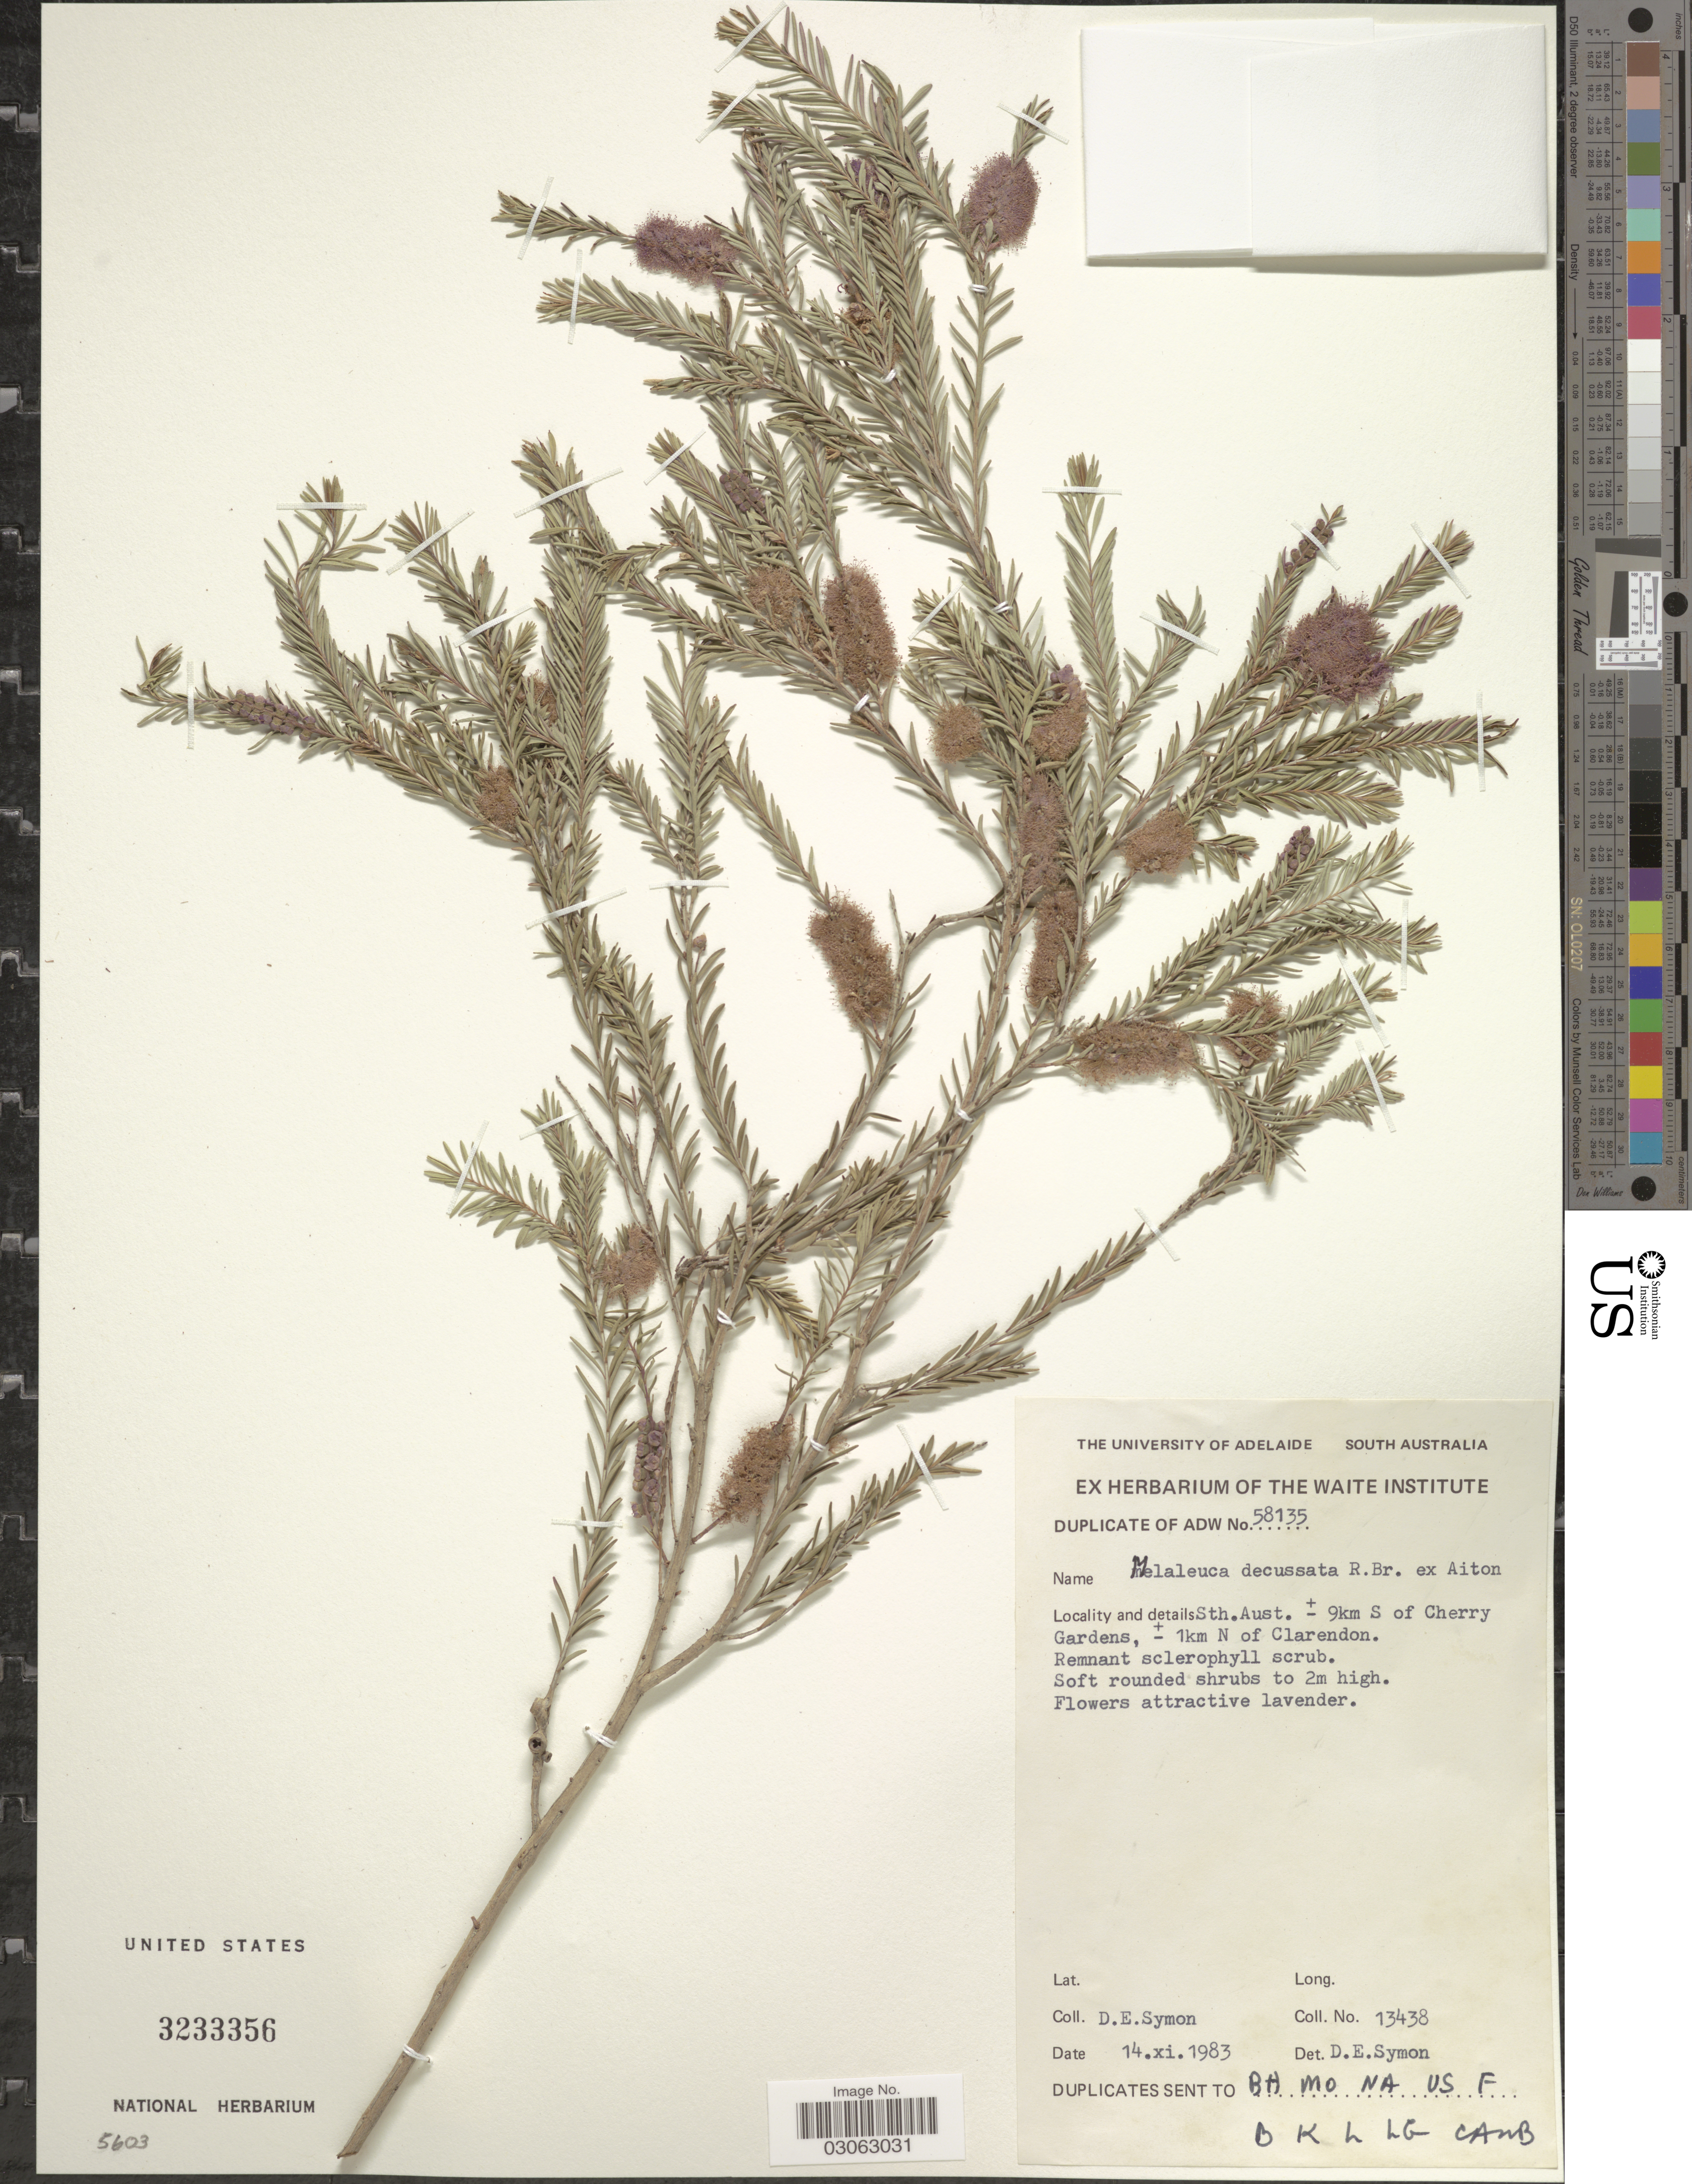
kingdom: Plantae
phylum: Tracheophyta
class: Magnoliopsida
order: Myrtales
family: Myrtaceae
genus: Melaleuca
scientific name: Melaleuca decussata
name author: R. Br.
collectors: D. Symon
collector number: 13438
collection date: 1983-11-14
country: Australia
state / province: South Australia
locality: Sth. Aust. ± 9 km S of Cherry Gardens, ± 1 km N of Clarendon.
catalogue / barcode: US 3233356